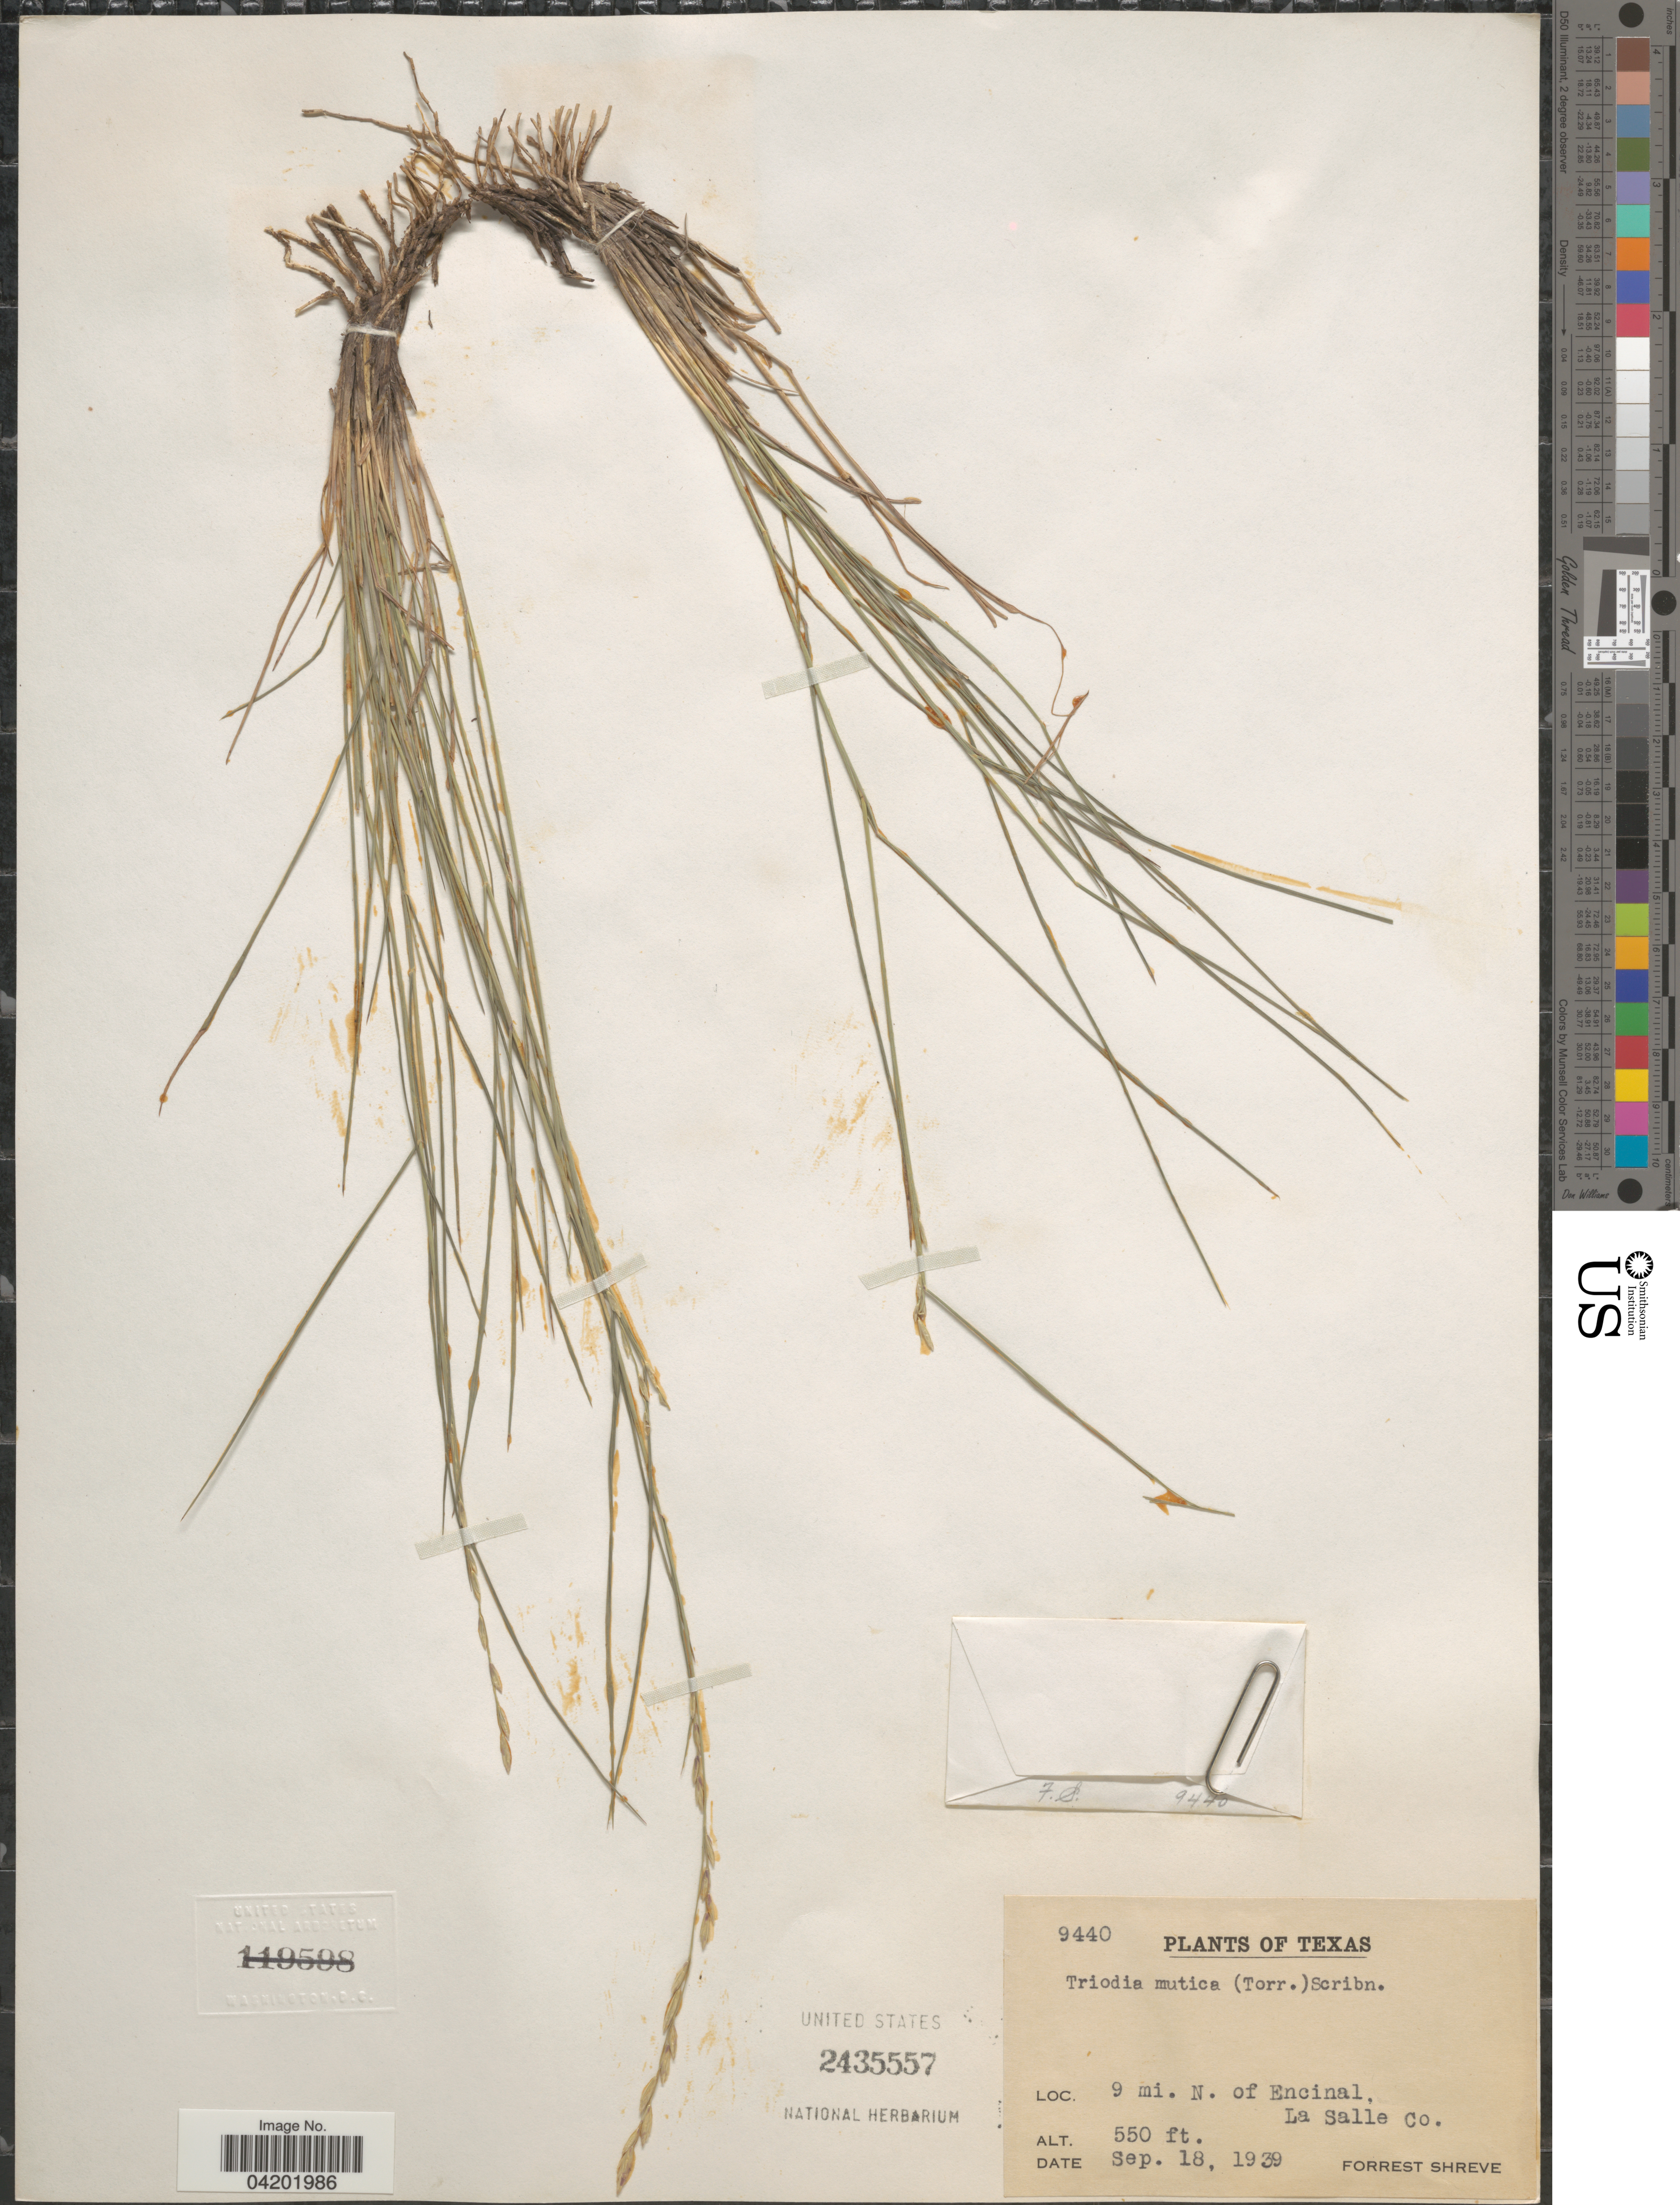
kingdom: Plantae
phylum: Tracheophyta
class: Liliopsida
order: Poales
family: Poaceae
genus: Tridentopsis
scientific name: Tridentopsis mutica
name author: (Torr.) P.M. Peterson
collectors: F. Shreve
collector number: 9440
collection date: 1939-09-18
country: United States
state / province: Texas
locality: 9 mi. N. of Encinal, La Salle Co.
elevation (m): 168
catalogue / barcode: US 2435557